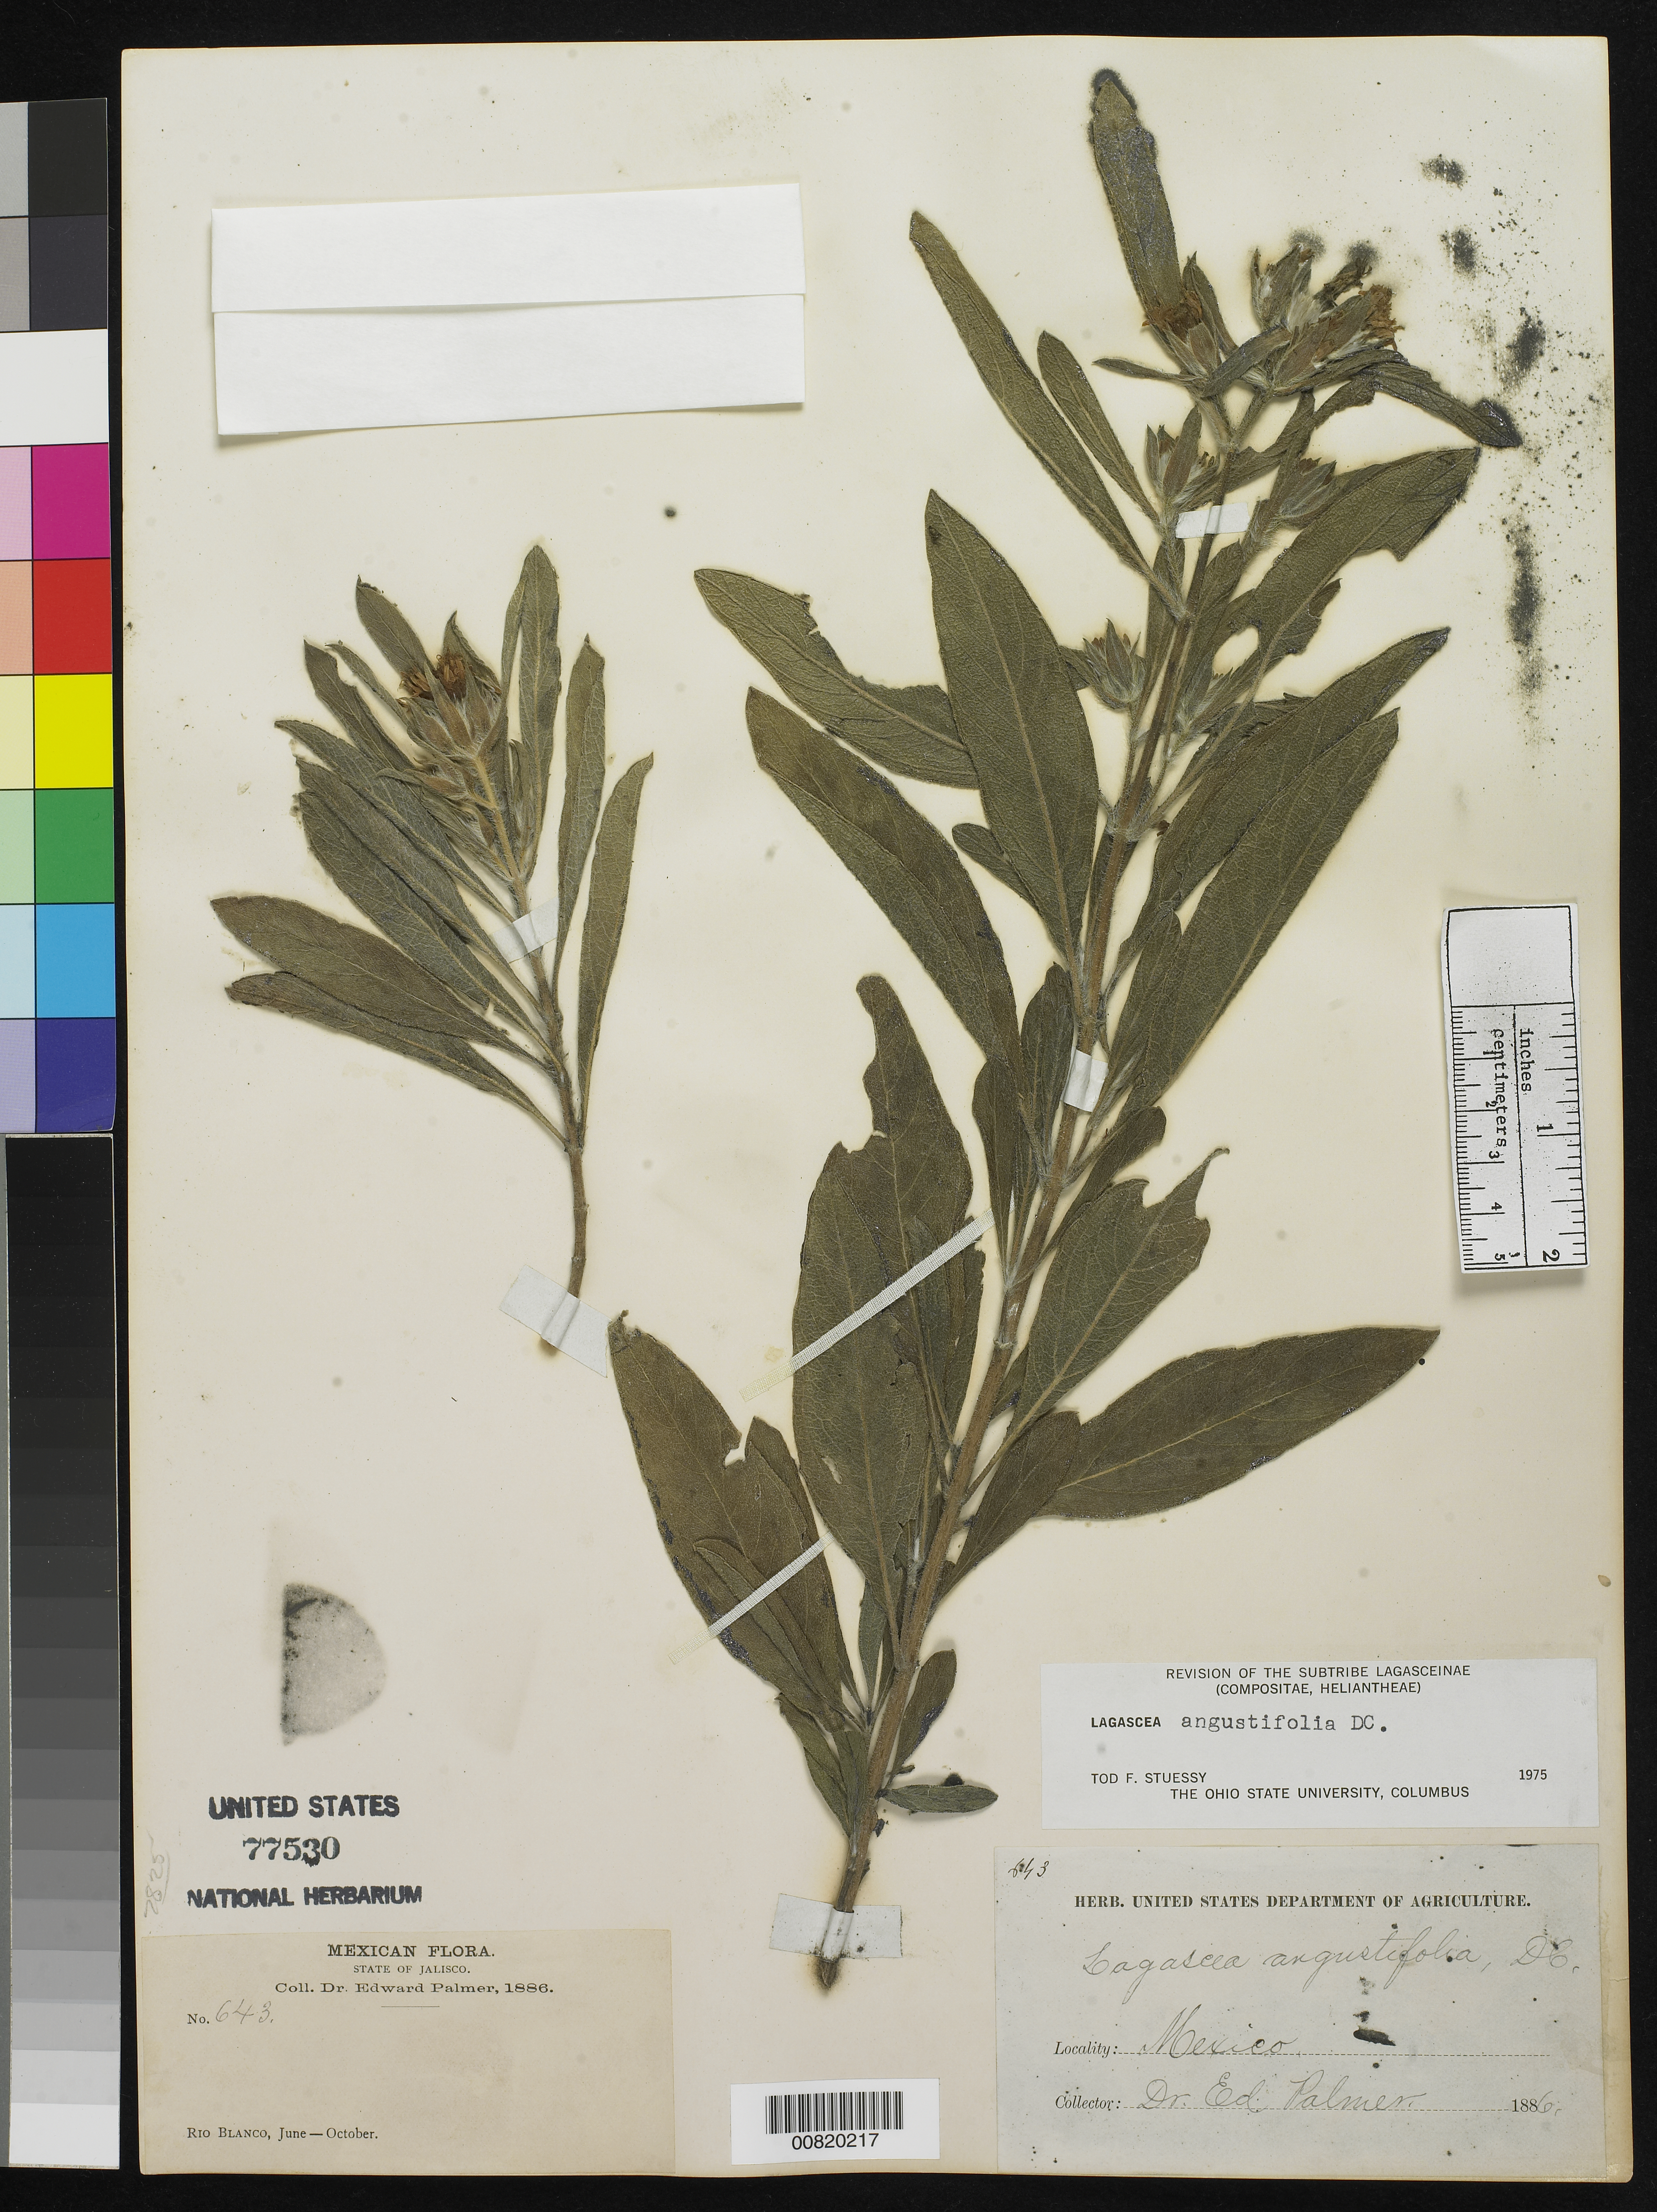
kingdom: Plantae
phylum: Tracheophyta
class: Magnoliopsida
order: Asterales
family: Asteraceae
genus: Lagascea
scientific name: Lagascea angustifolia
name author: DC.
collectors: E. Palmer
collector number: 643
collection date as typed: Jun 1886 to -- Oct 1886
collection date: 1886-06/1886-10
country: Mexico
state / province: Jalisco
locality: Rio Blanco, Jalisco.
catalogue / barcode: US 77530